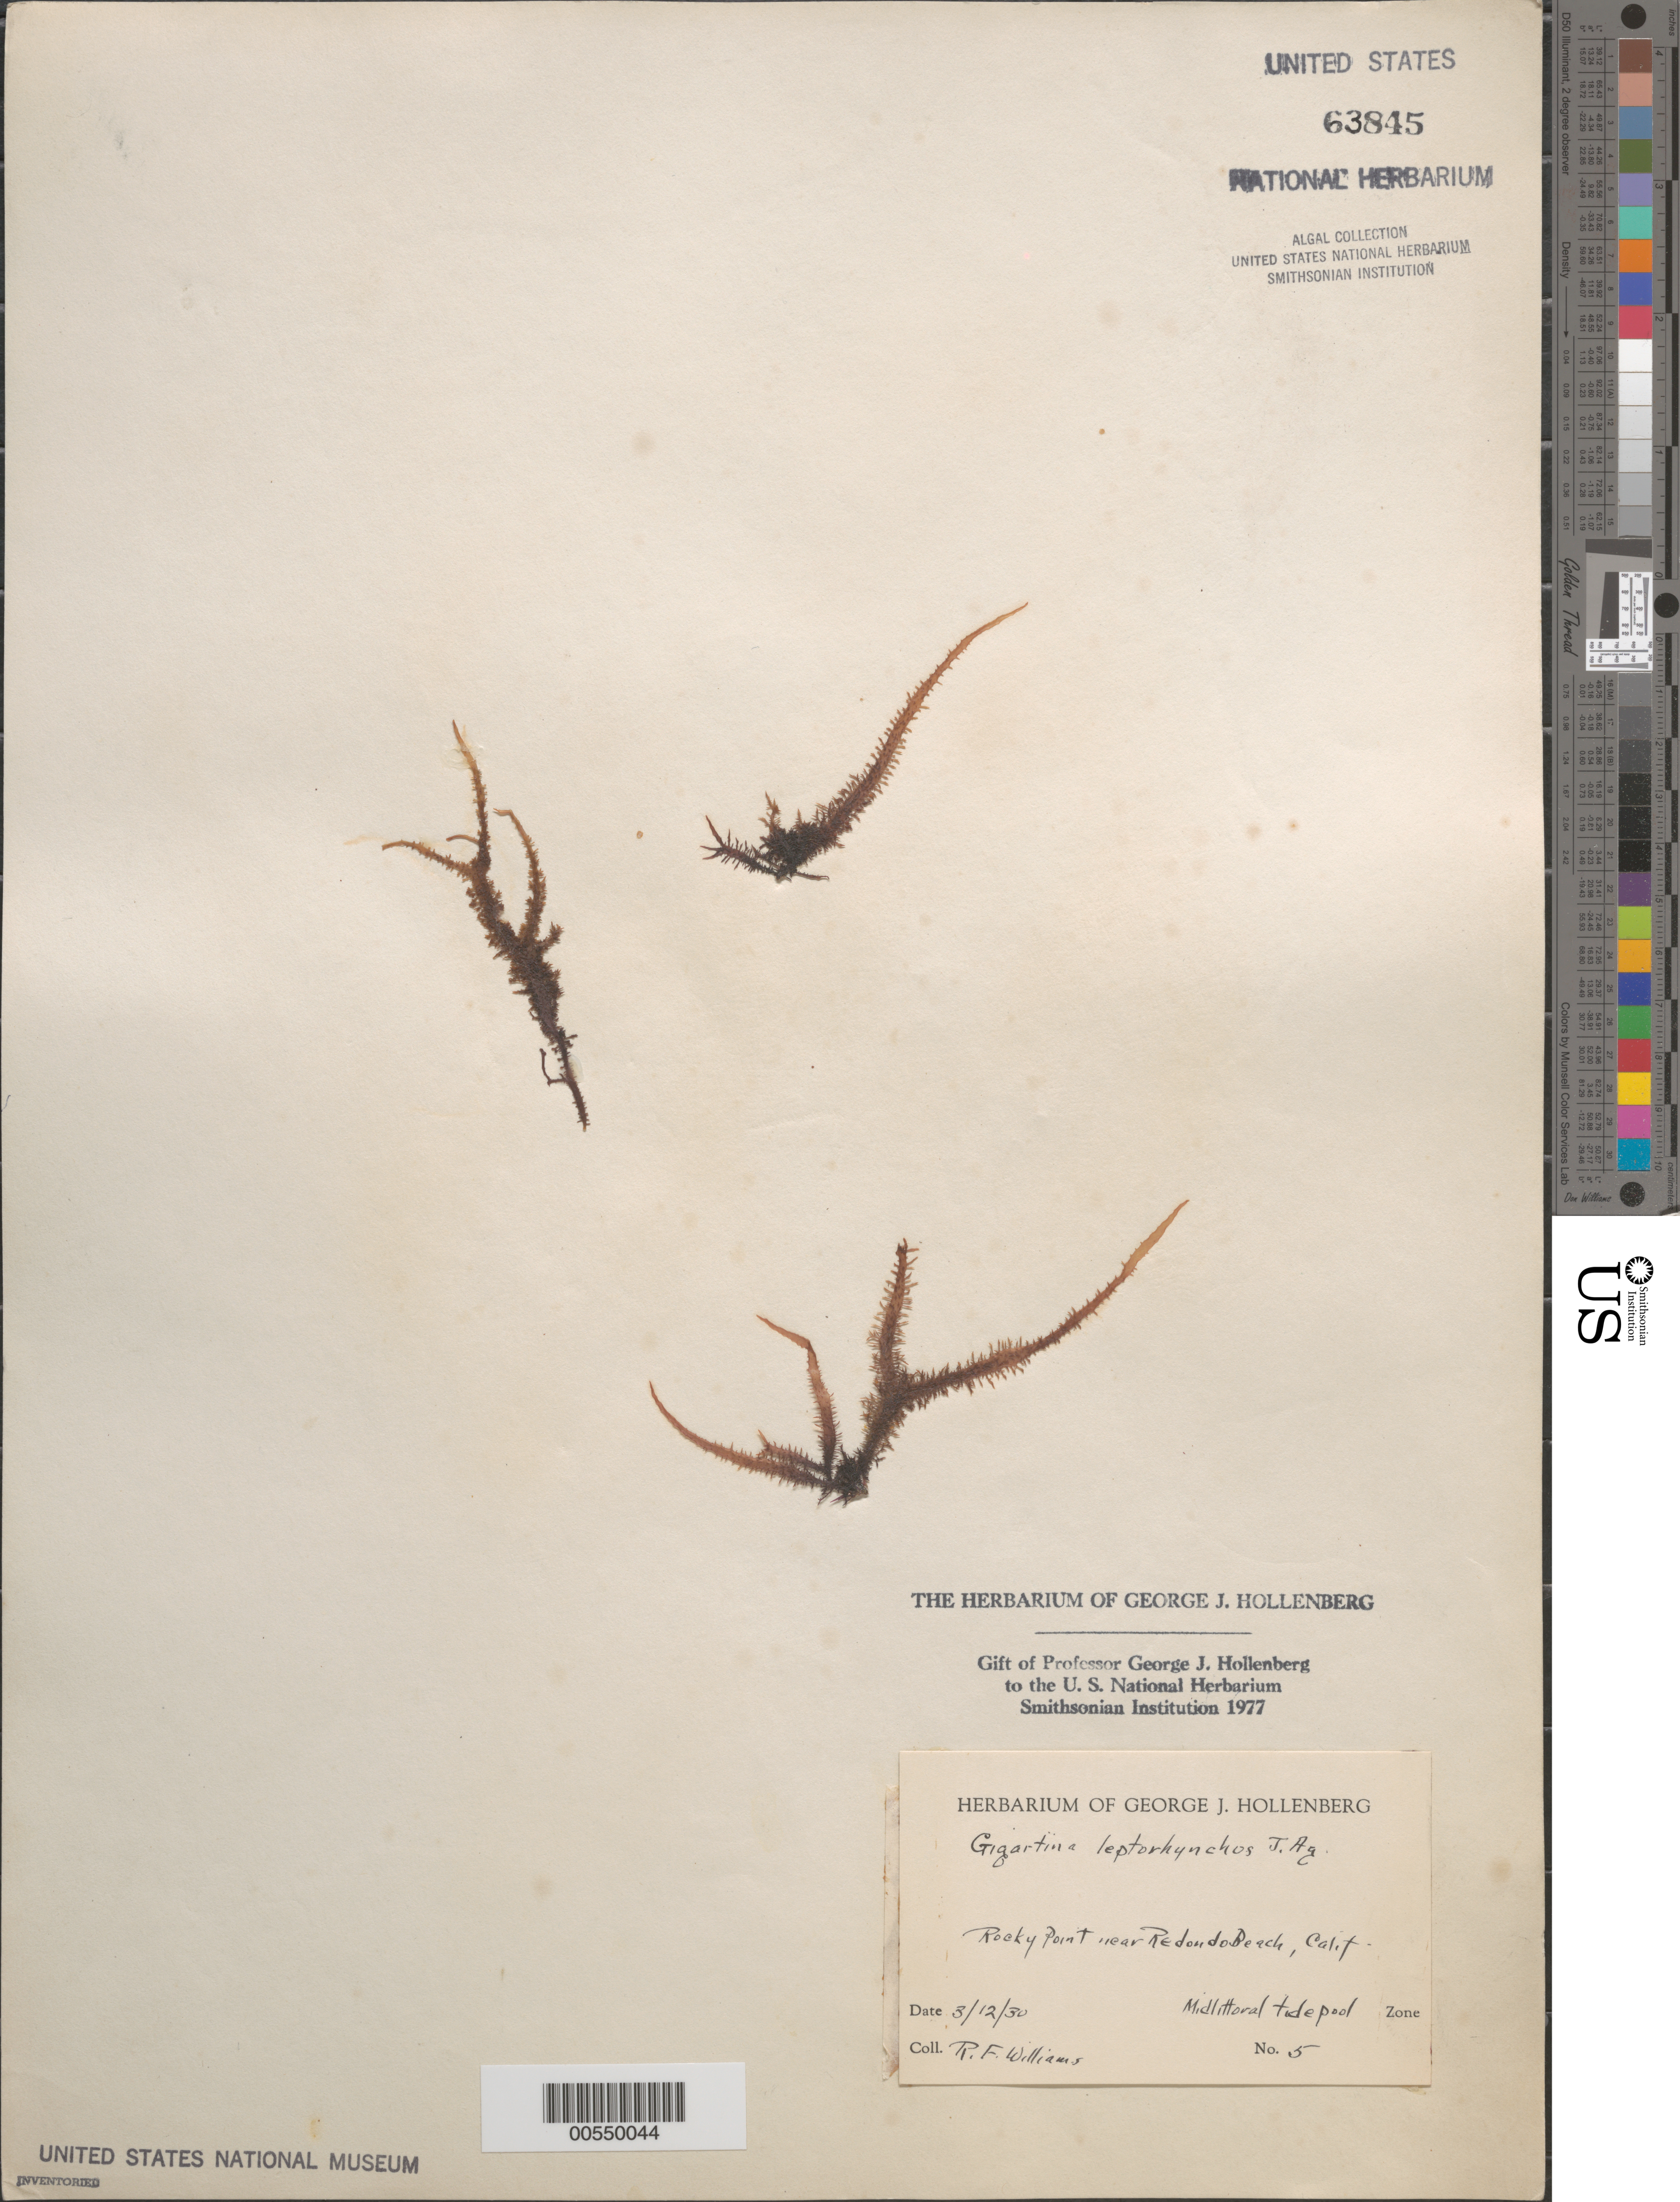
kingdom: Plantae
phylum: Rhodophyta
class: Florideophyceae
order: Gigartinales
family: Gigartinaceae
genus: Mazzaella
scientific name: Mazzaella leptorhynchos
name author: (J. Agardh) Leister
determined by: Algae name updating Project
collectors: R. F. Williams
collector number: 5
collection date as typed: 12 Mar 1930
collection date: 1930-03-12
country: United States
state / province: California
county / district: Los Angeles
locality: Rocky point near Redondo Beach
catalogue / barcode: US 63845